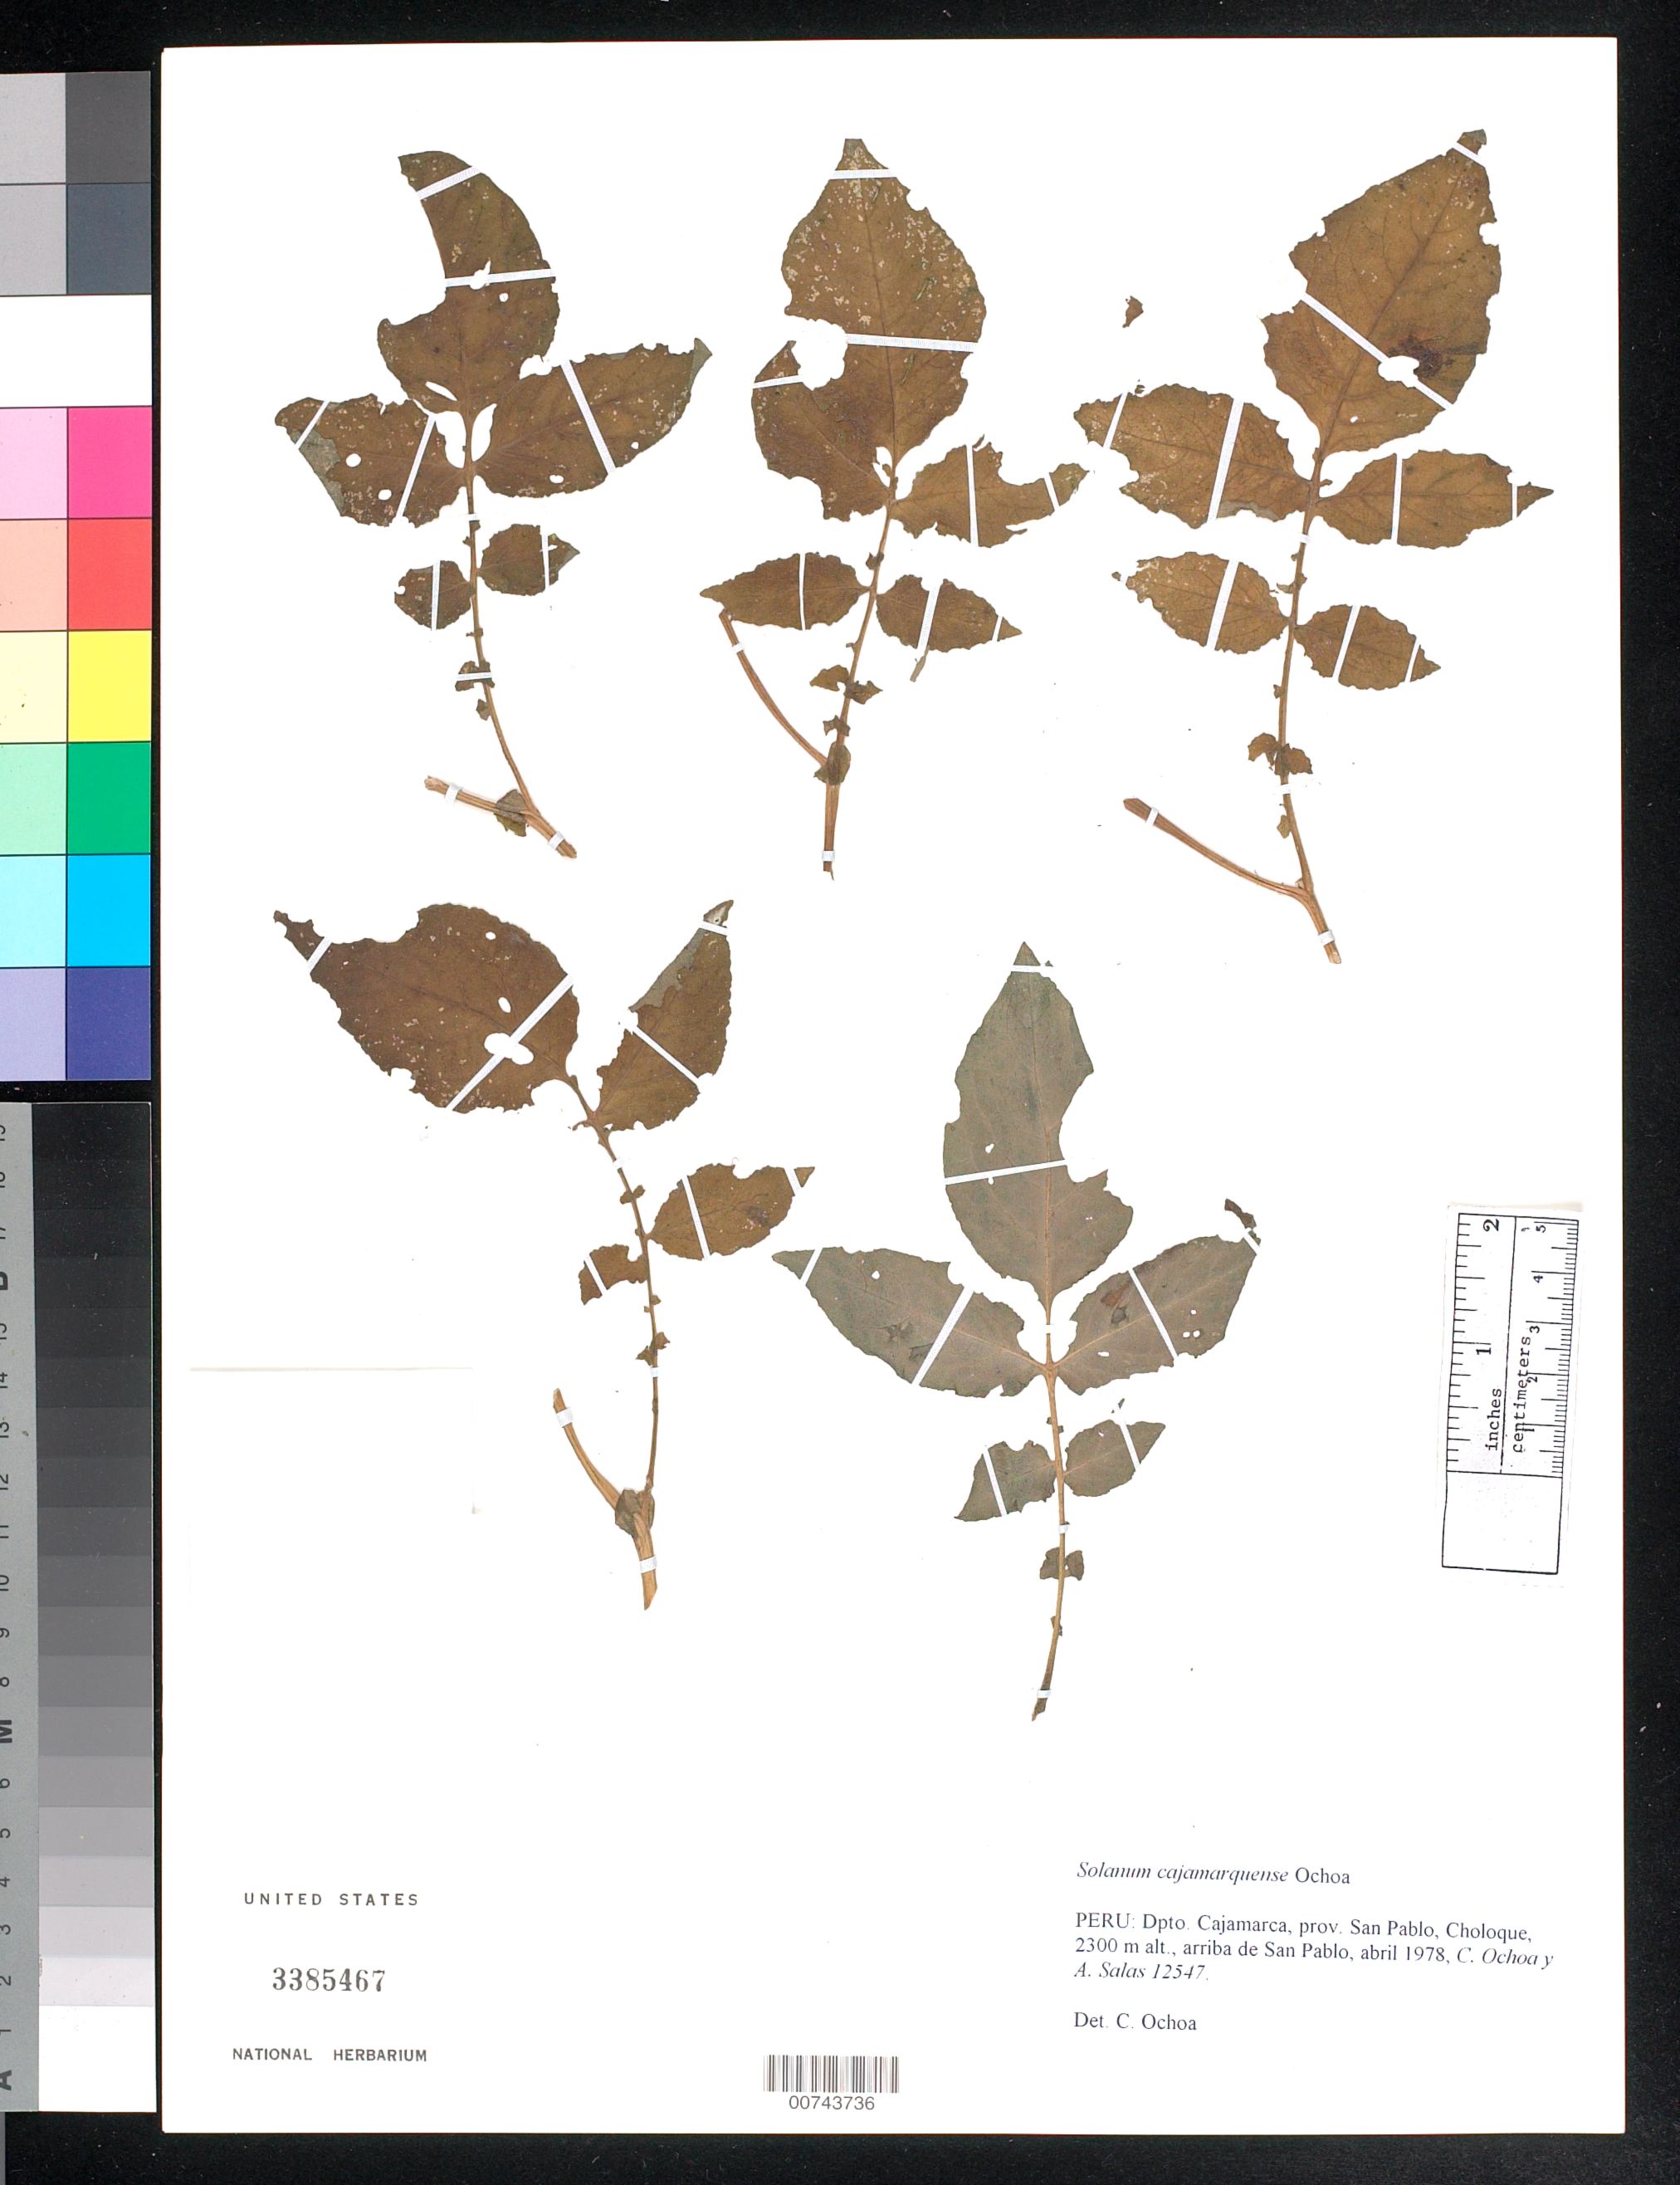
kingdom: Plantae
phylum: Tracheophyta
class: Magnoliopsida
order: Solanales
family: Solanaceae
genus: Solanum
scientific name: Solanum cajamarquense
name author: Ochoa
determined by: Ochoa, C. M.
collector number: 12547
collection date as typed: Apr 1978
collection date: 1978-04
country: Peru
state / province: Cajamarca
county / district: San Pablo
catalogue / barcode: US 3385467